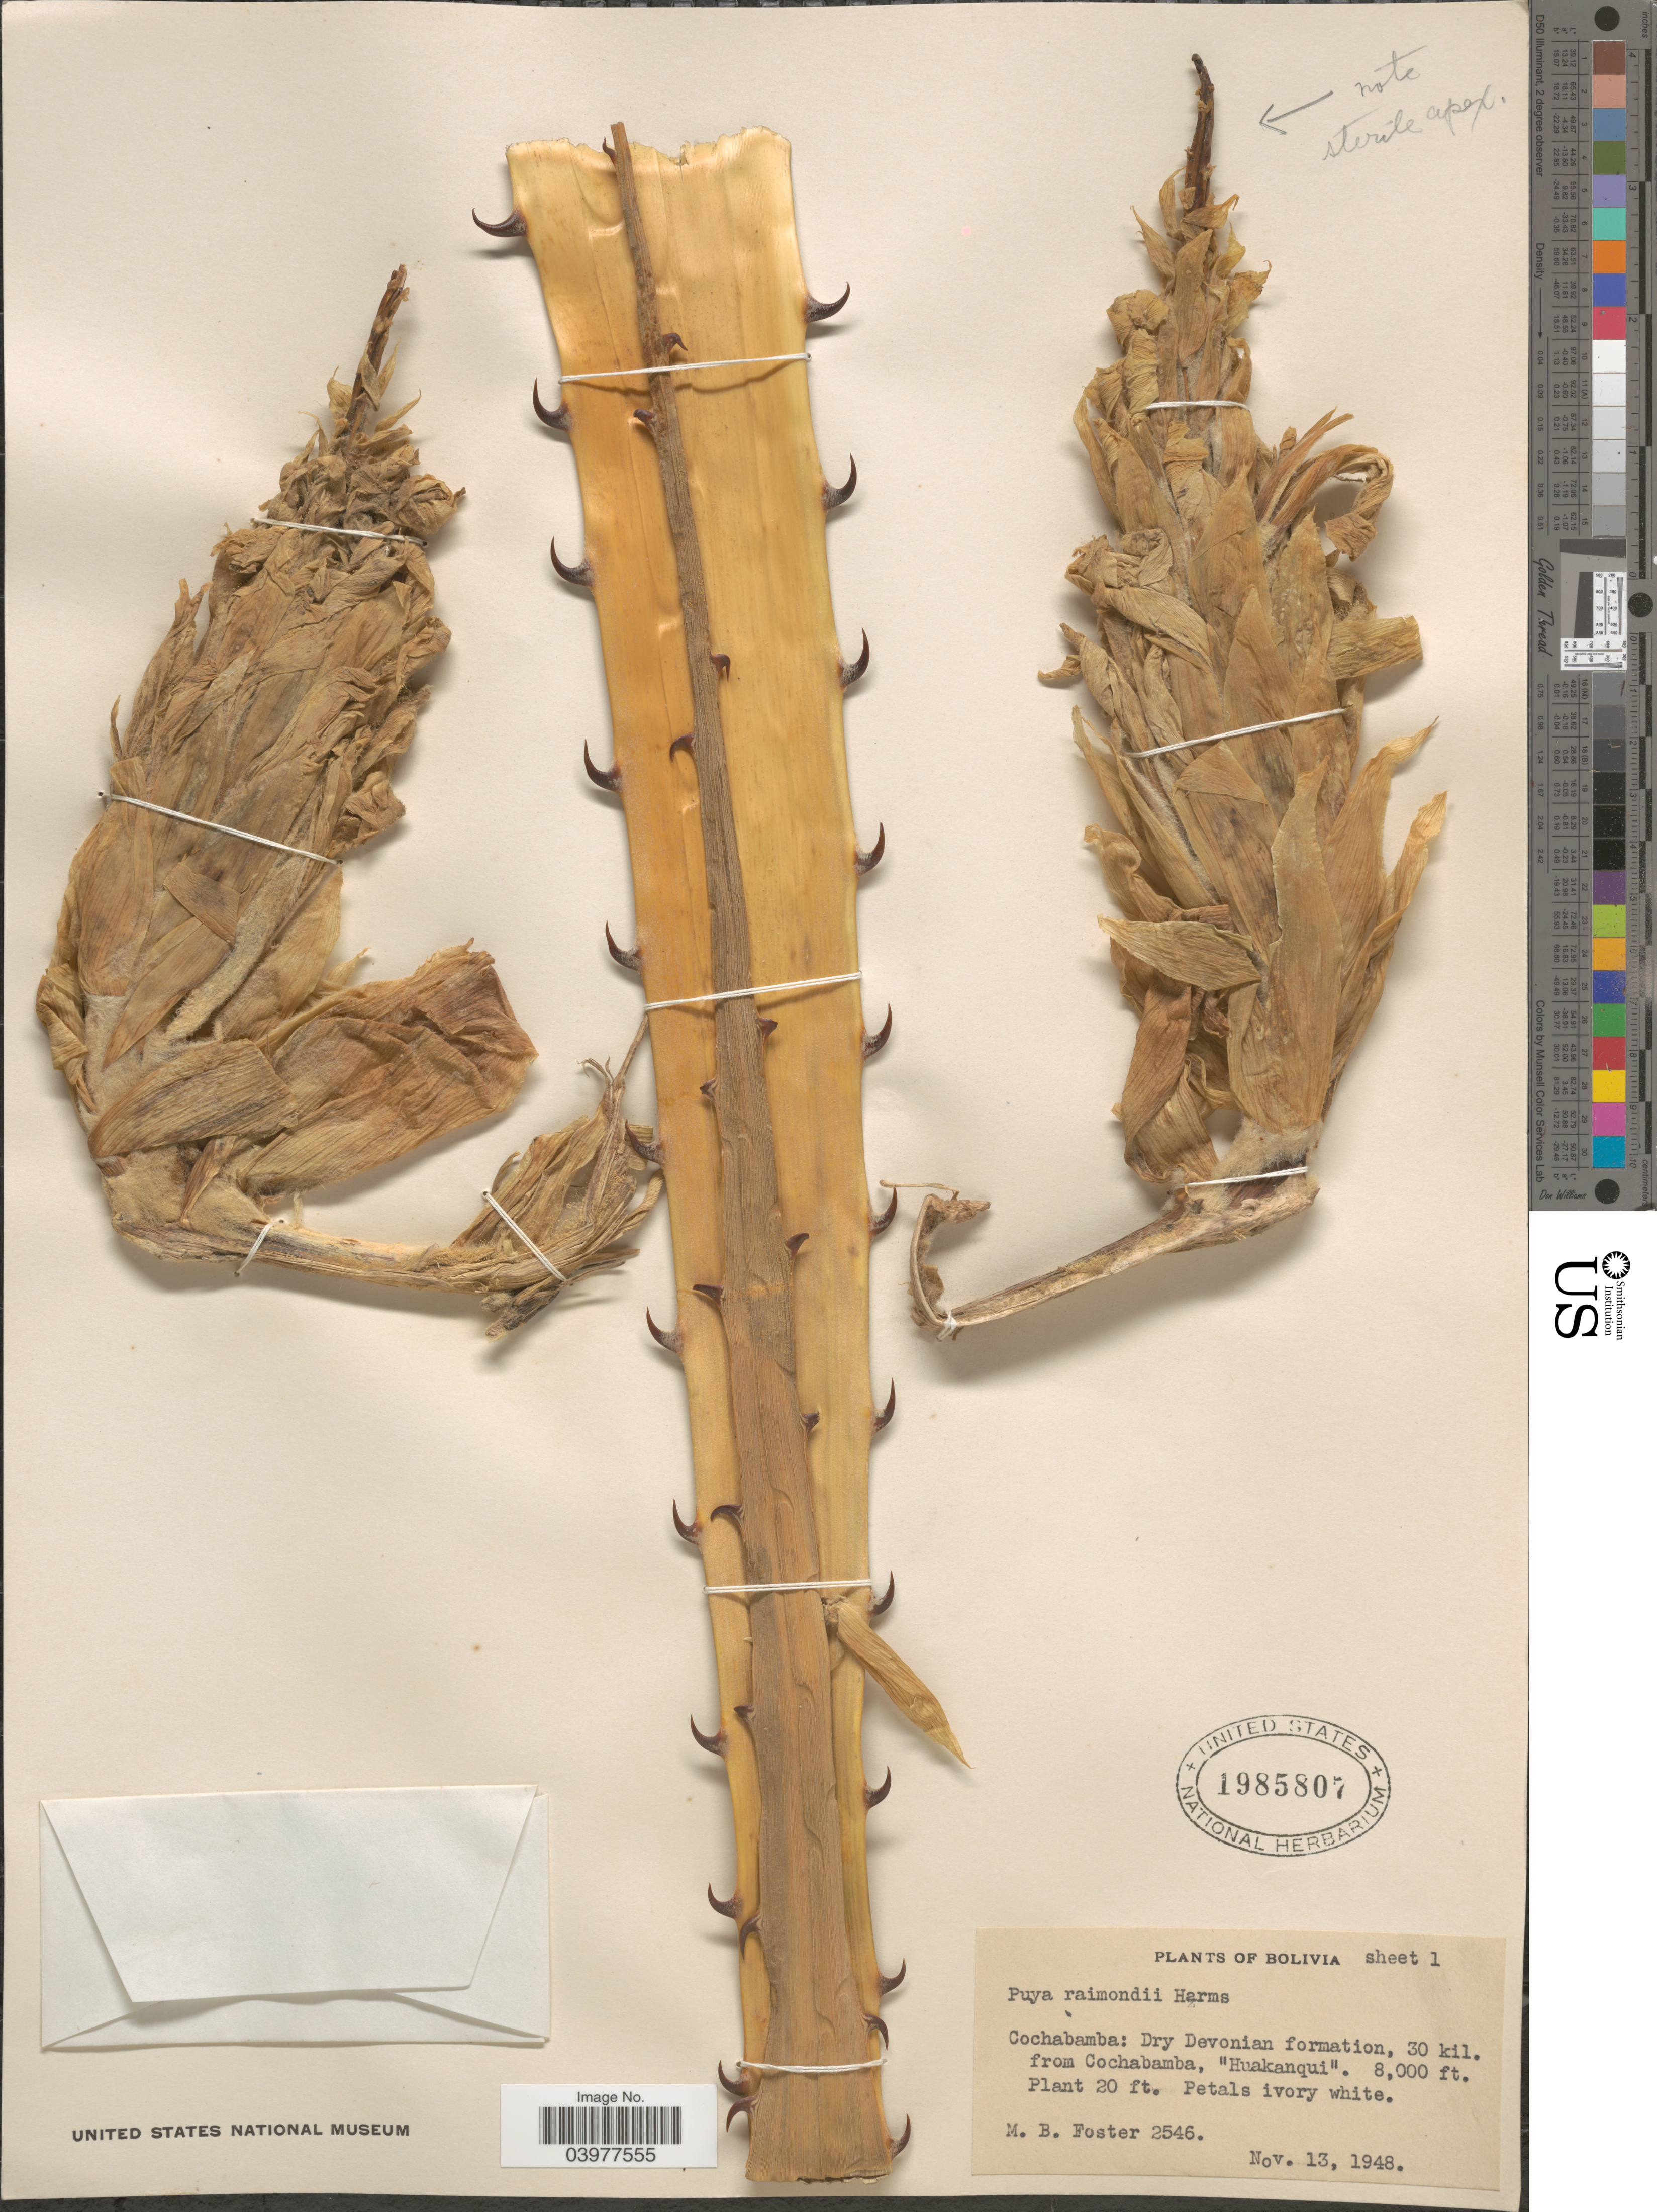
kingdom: Plantae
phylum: Tracheophyta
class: Liliopsida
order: Poales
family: Bromeliaceae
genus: Puya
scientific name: Puya raimondii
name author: Harms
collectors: M. B. Foster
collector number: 2546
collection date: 1948-11-13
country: Bolivia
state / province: Cochabamba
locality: Dry Devonian formation, 30 kil. from Cochabamba, "Huakanqui".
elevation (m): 2438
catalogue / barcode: US 1985807